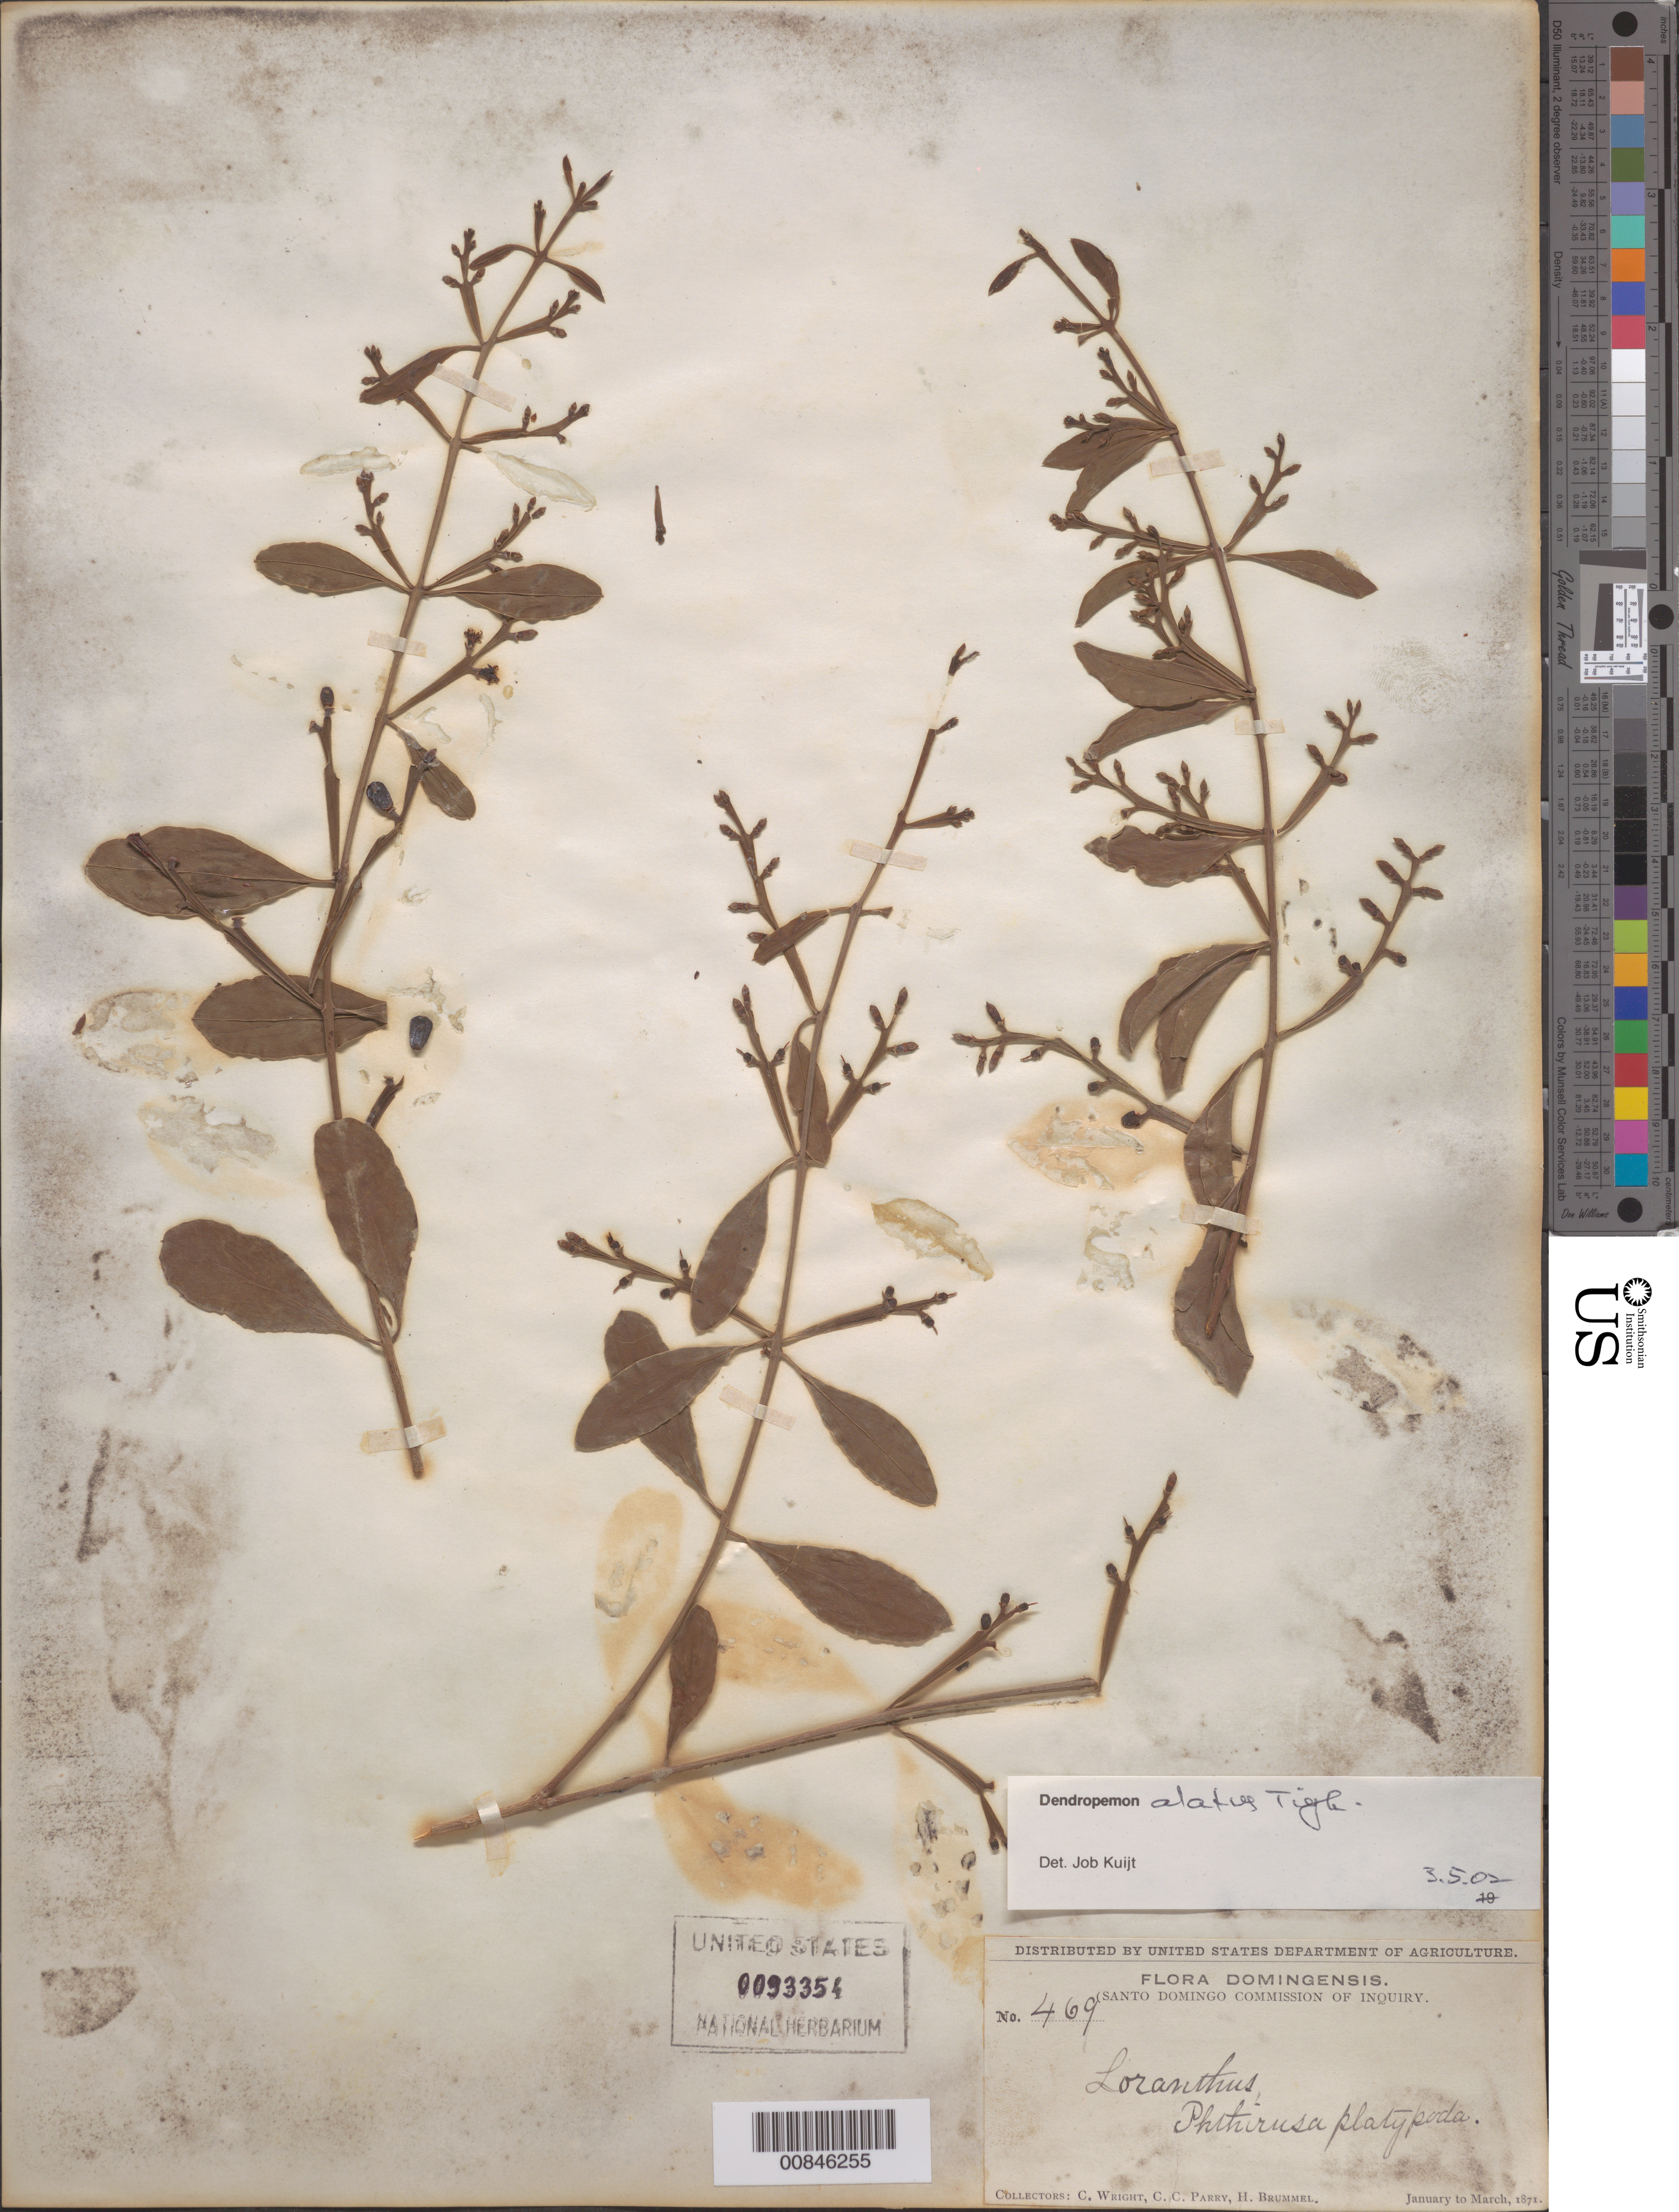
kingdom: Plantae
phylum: Tracheophyta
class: Magnoliopsida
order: Santalales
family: Loranthaceae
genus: Dendropemon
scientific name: Dendropemon alatus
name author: Tiegh.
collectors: C. Wright, C. C. Parry & H. Brummel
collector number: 469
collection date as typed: Jan 1871 to -- Mar 1871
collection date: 1871-01/1871-03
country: Dominican Republic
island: Hispaniola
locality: Dominican Republic.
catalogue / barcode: US 93354